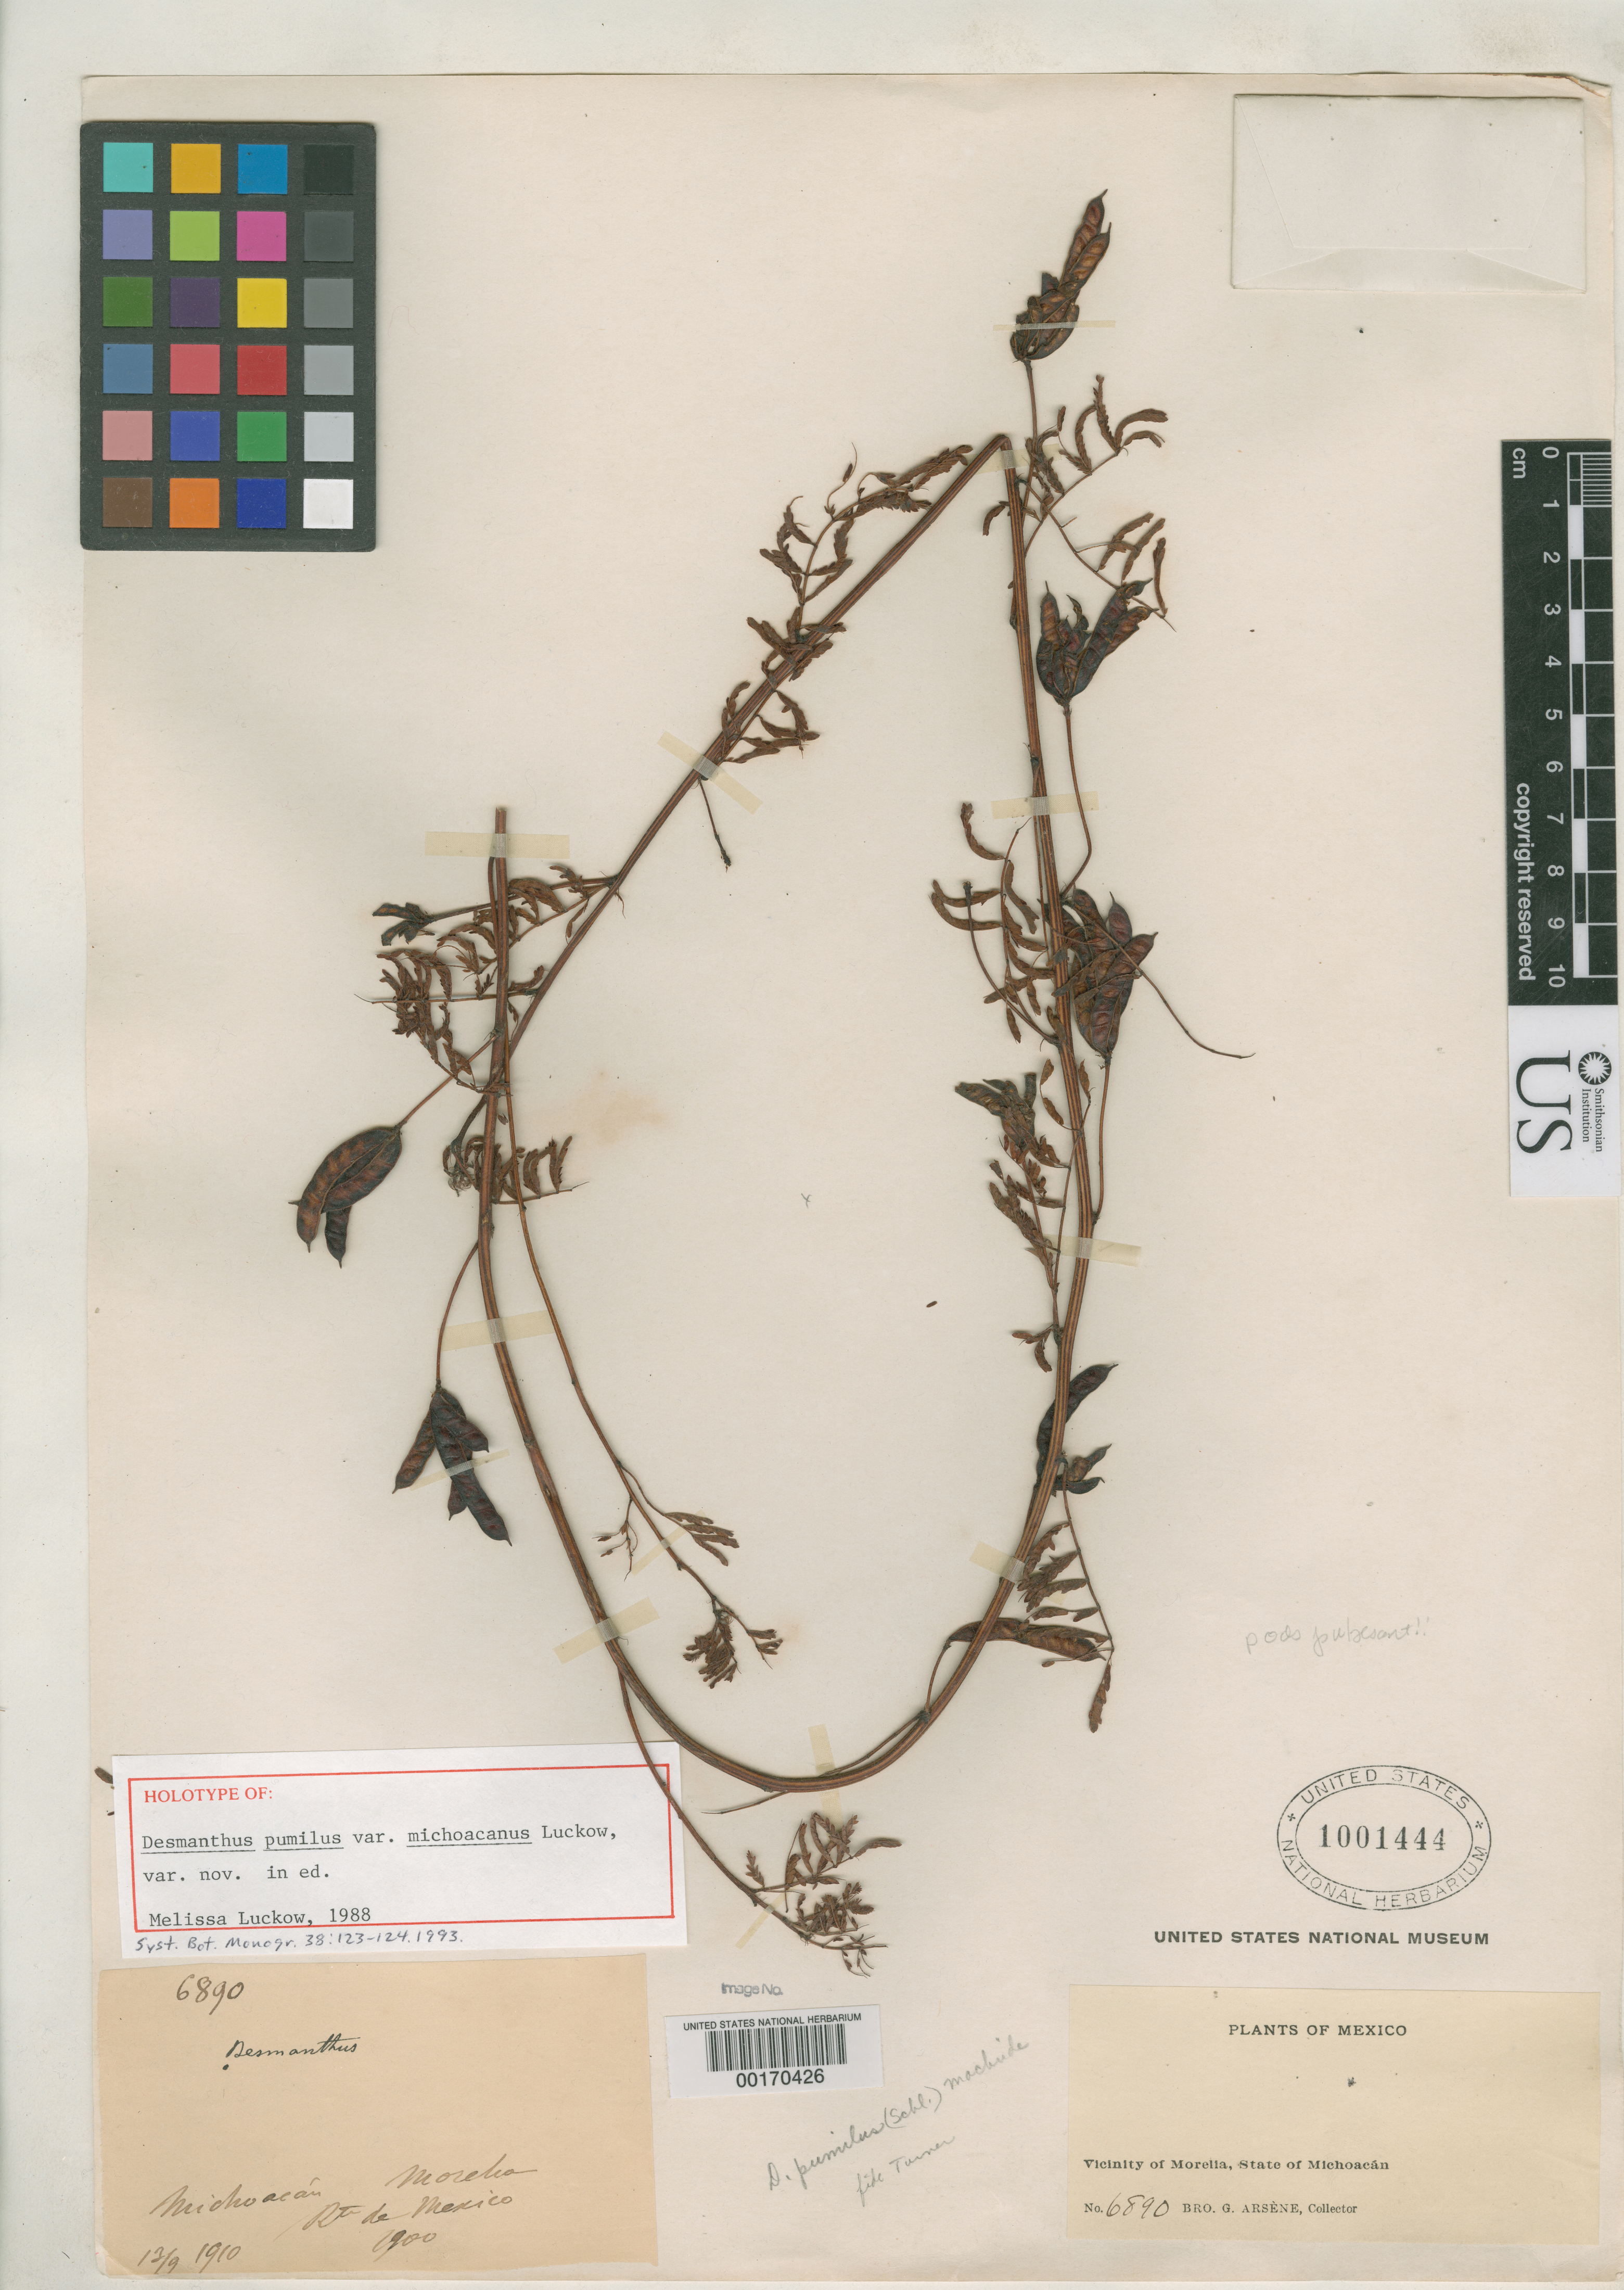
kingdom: Plantae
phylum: Tracheophyta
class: Magnoliopsida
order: Fabales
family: Fabaceae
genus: Desmanthus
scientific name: Desmanthus pumilus var. michoacanus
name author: Luckow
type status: Holotype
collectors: Bro. G. Arsène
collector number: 6890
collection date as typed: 13 Sep 1910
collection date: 1910-09-13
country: Mexico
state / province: Michoacán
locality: Vicinity of Morelia.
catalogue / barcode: US 1001444